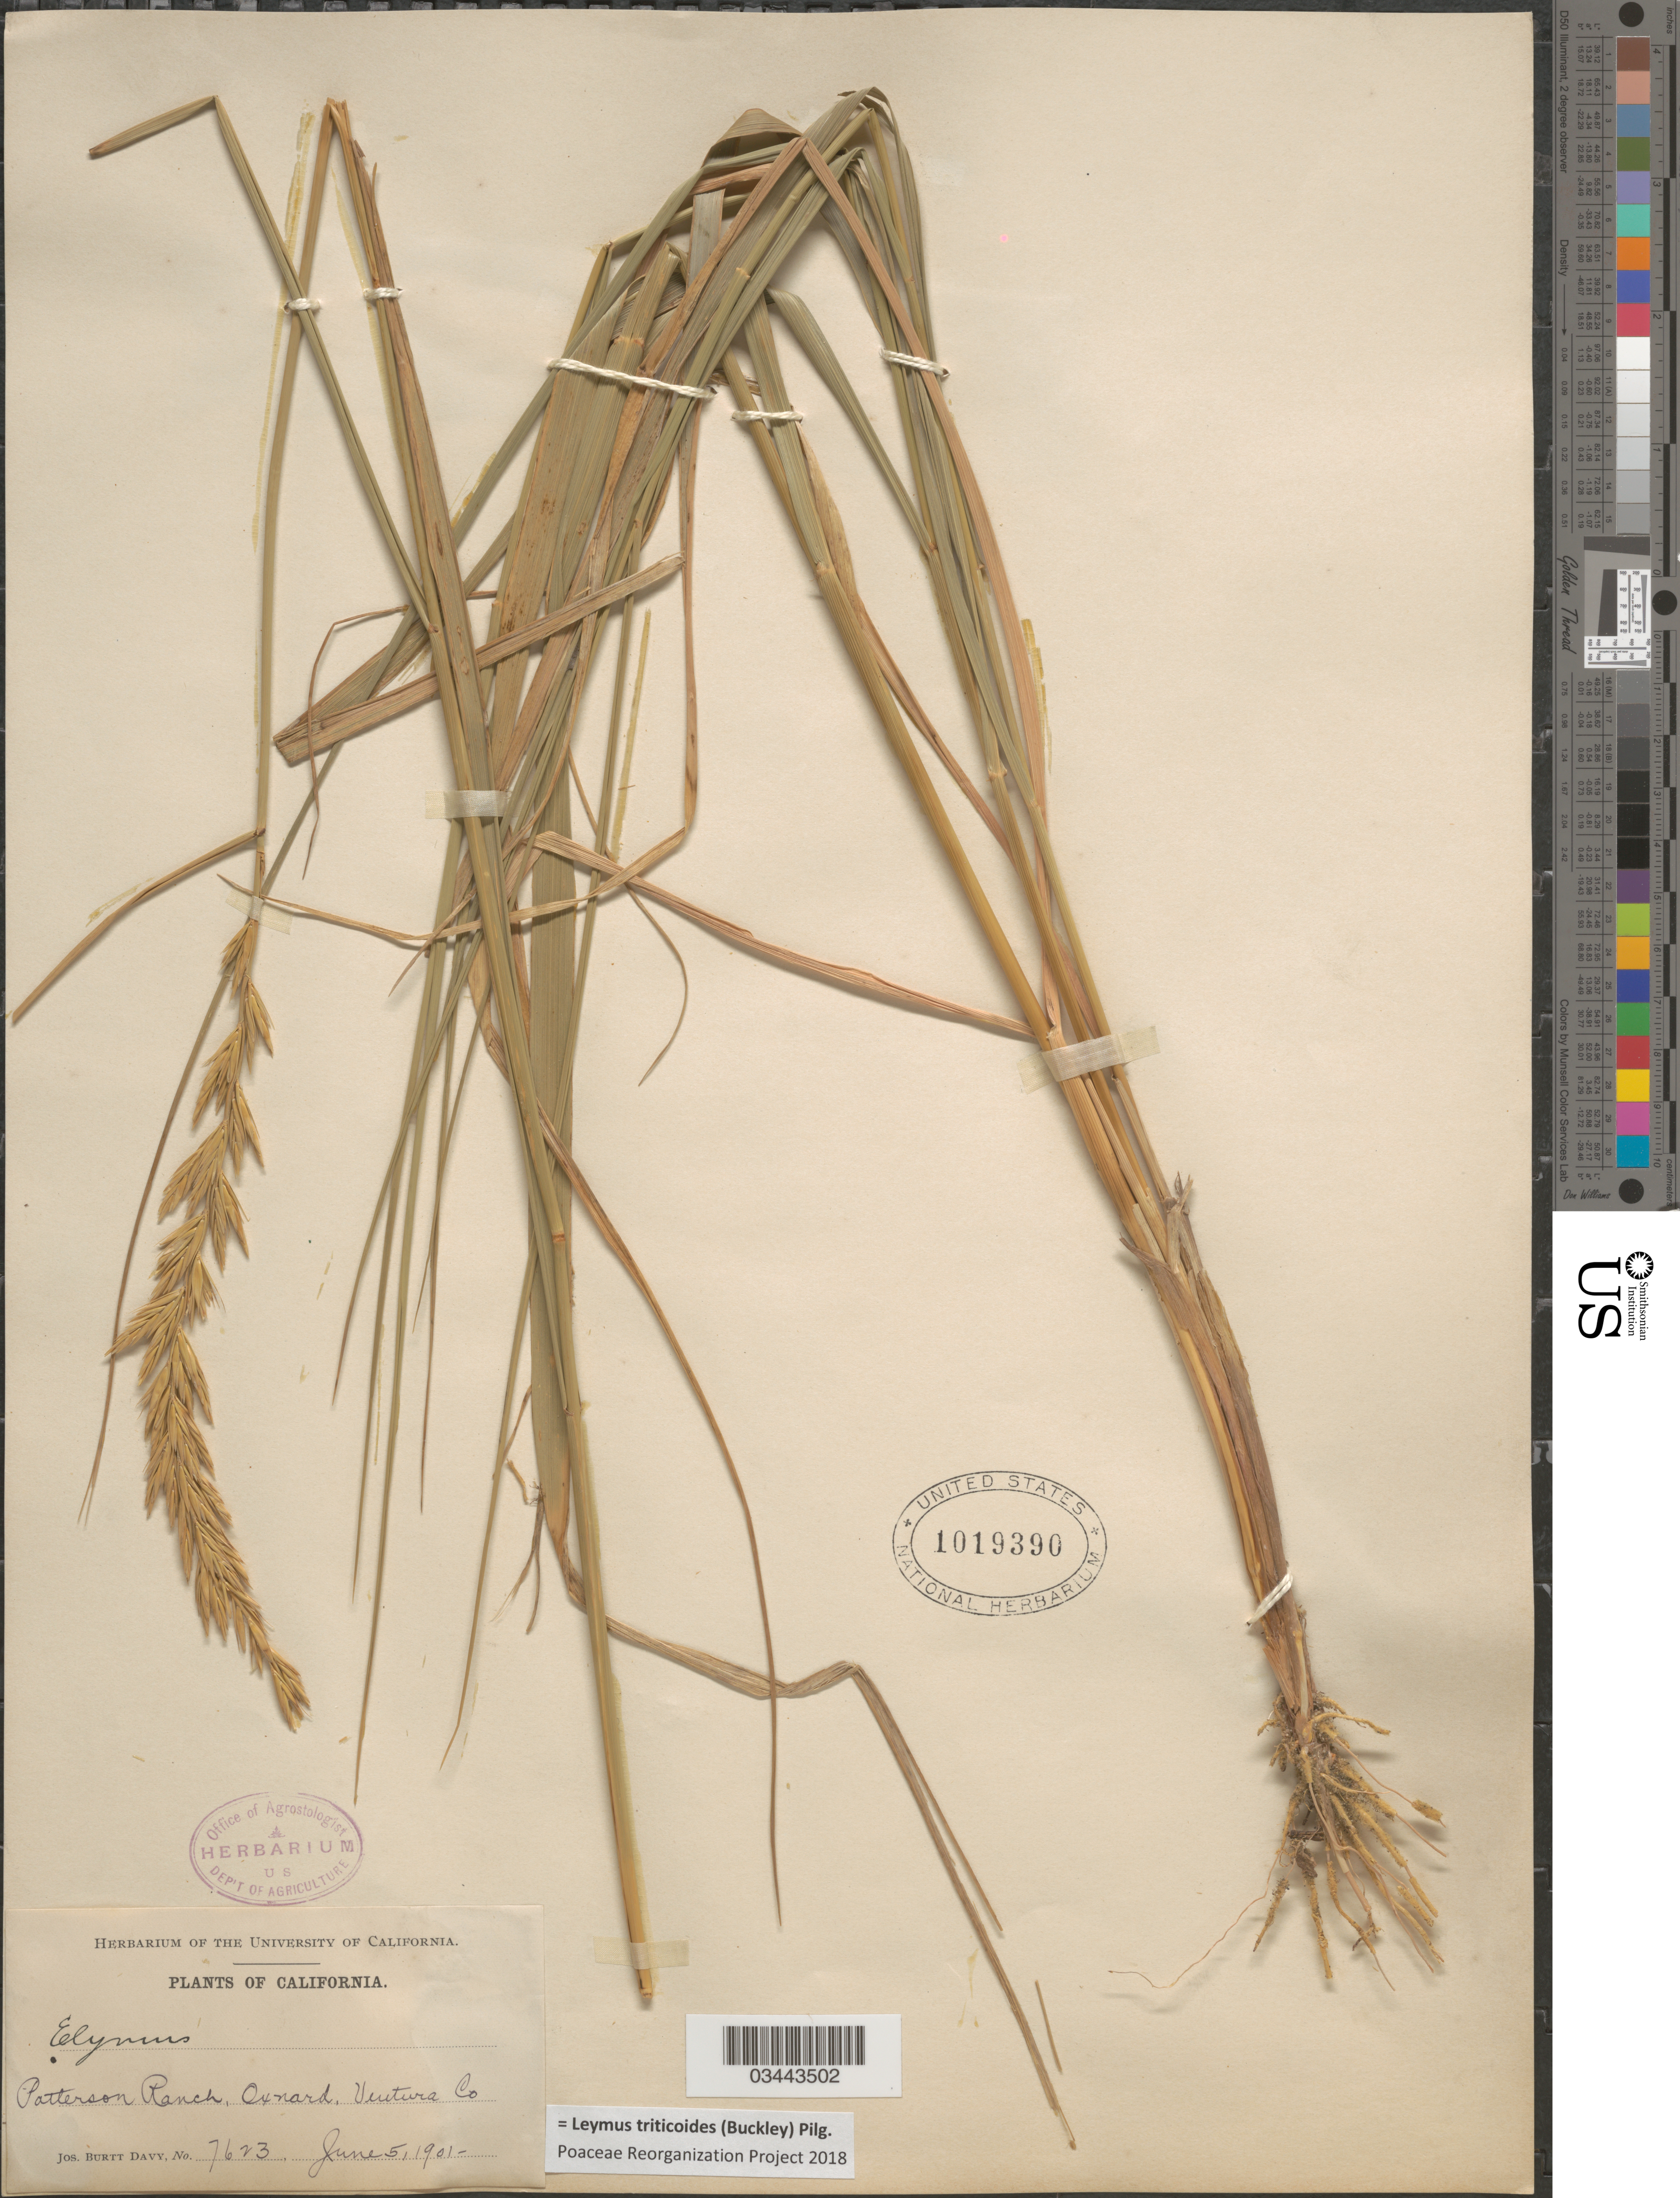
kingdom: Plantae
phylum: Tracheophyta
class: Liliopsida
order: Poales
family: Poaceae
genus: Leymus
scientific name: Leymus triticoides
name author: (Buckley) Pilg.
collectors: J. Burtt Davy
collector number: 7623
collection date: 1901-06-05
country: United States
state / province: California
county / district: Ventura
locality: Patterson Ranch, Oxnard, Ventura Co.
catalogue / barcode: US 1019390